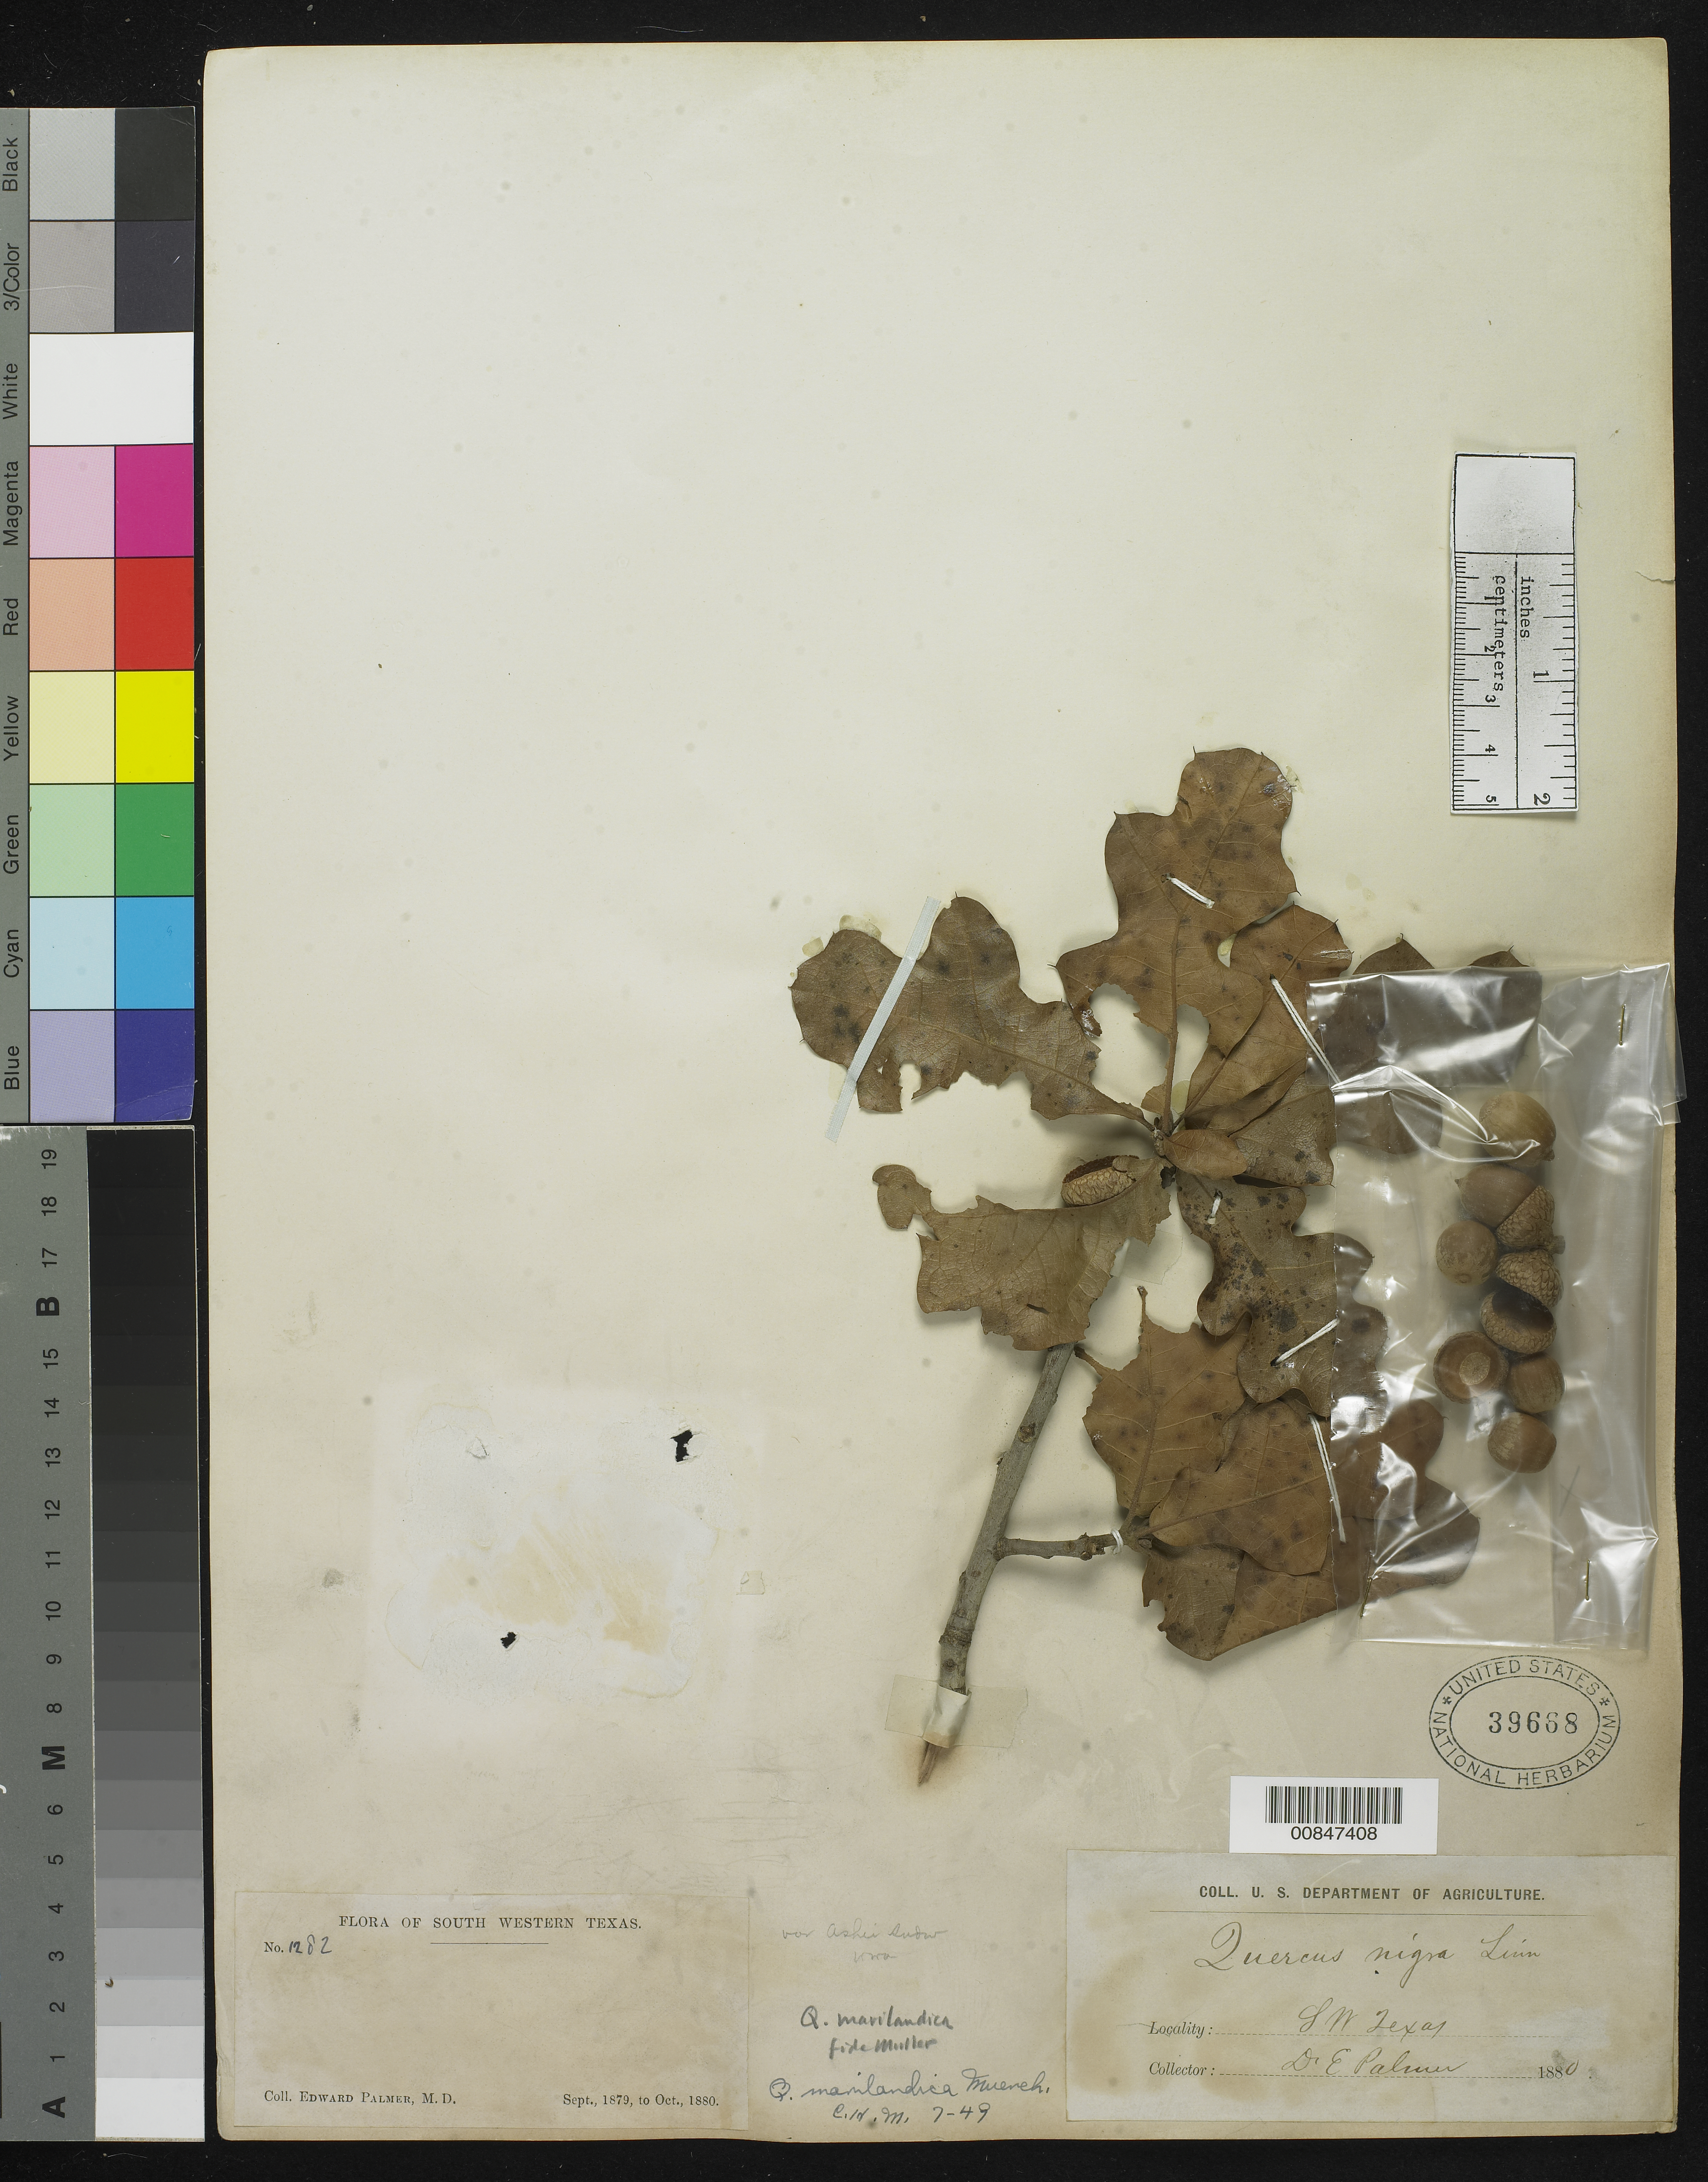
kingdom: Plantae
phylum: Tracheophyta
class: Magnoliopsida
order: Fagales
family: Fagaceae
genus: Quercus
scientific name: Quercus marilandica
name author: (L.) Münchh.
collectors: E. Palmer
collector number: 1282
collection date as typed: Sep 1879 to -- Oct 1880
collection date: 1879-09/1880-10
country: United States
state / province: Texas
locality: South Western Texas.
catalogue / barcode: US 39668